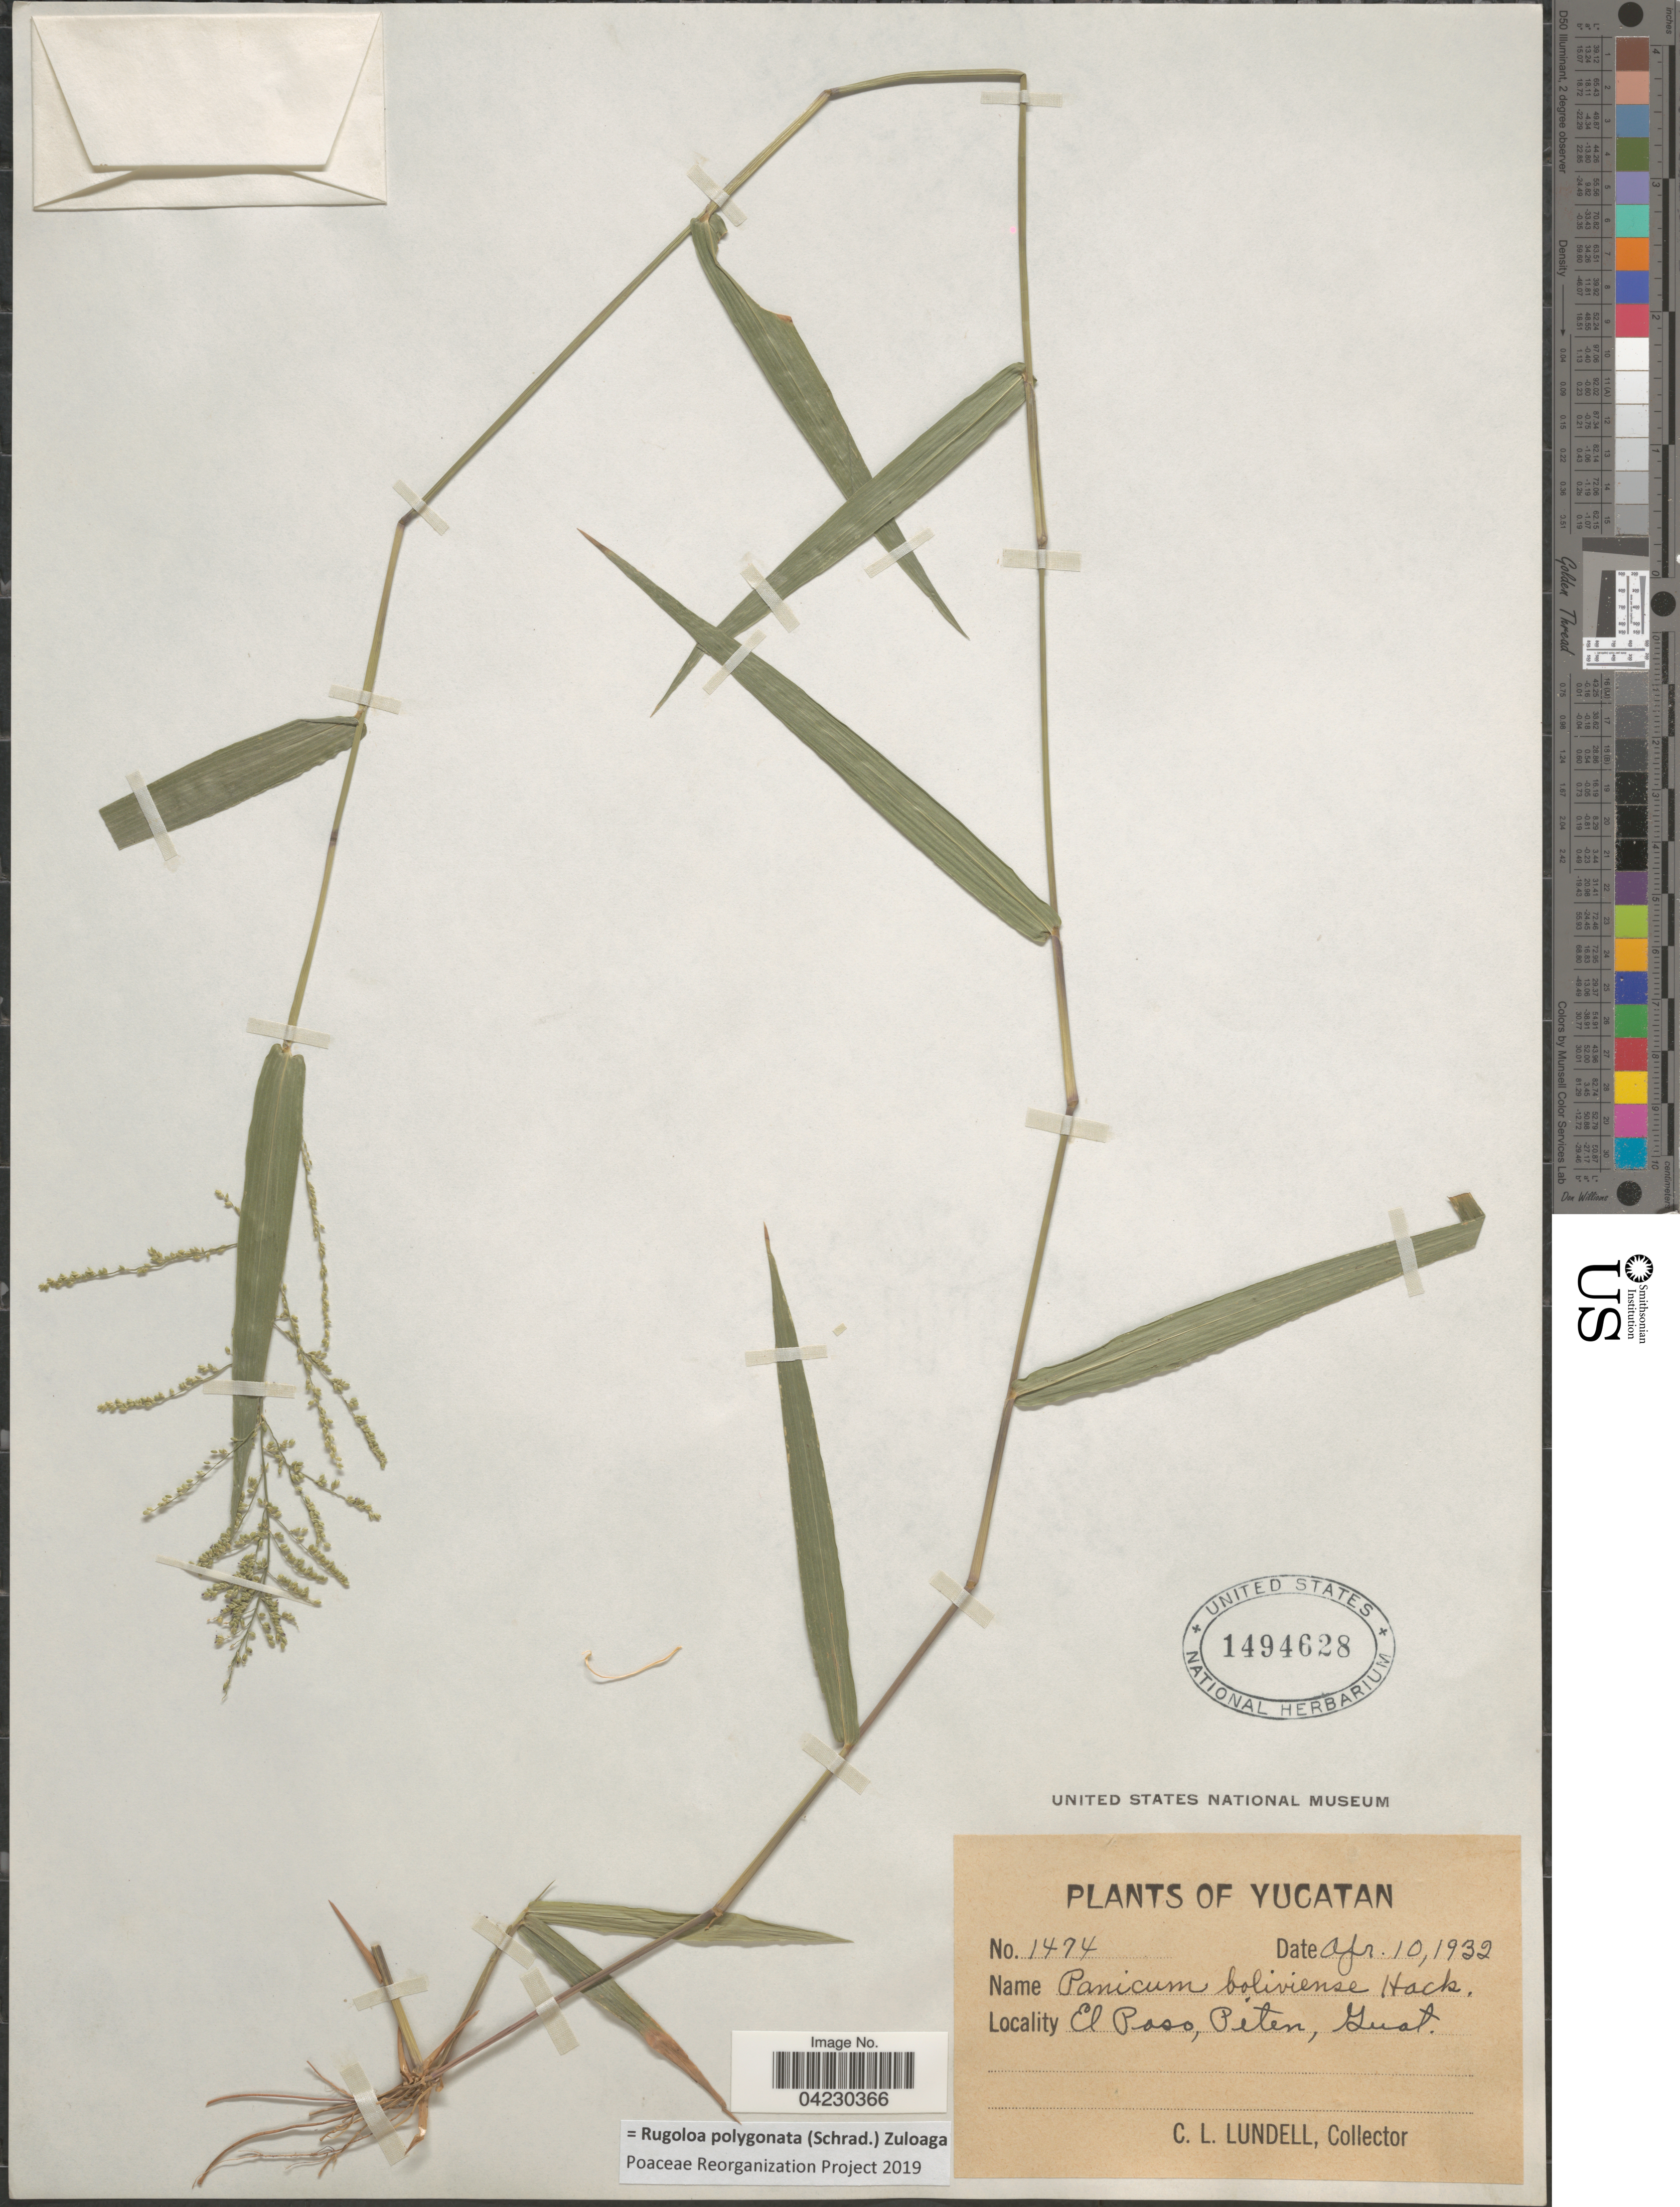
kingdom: Plantae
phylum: Tracheophyta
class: Liliopsida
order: Poales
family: Poaceae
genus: Rugoloa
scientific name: Rugoloa polygonata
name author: (Schrad.) Zuloaga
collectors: C. L. Lundell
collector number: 1474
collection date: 1932-04-10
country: Guatemala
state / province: El Peten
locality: Yucatan. El Paso, Peten.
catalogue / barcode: US 1494628